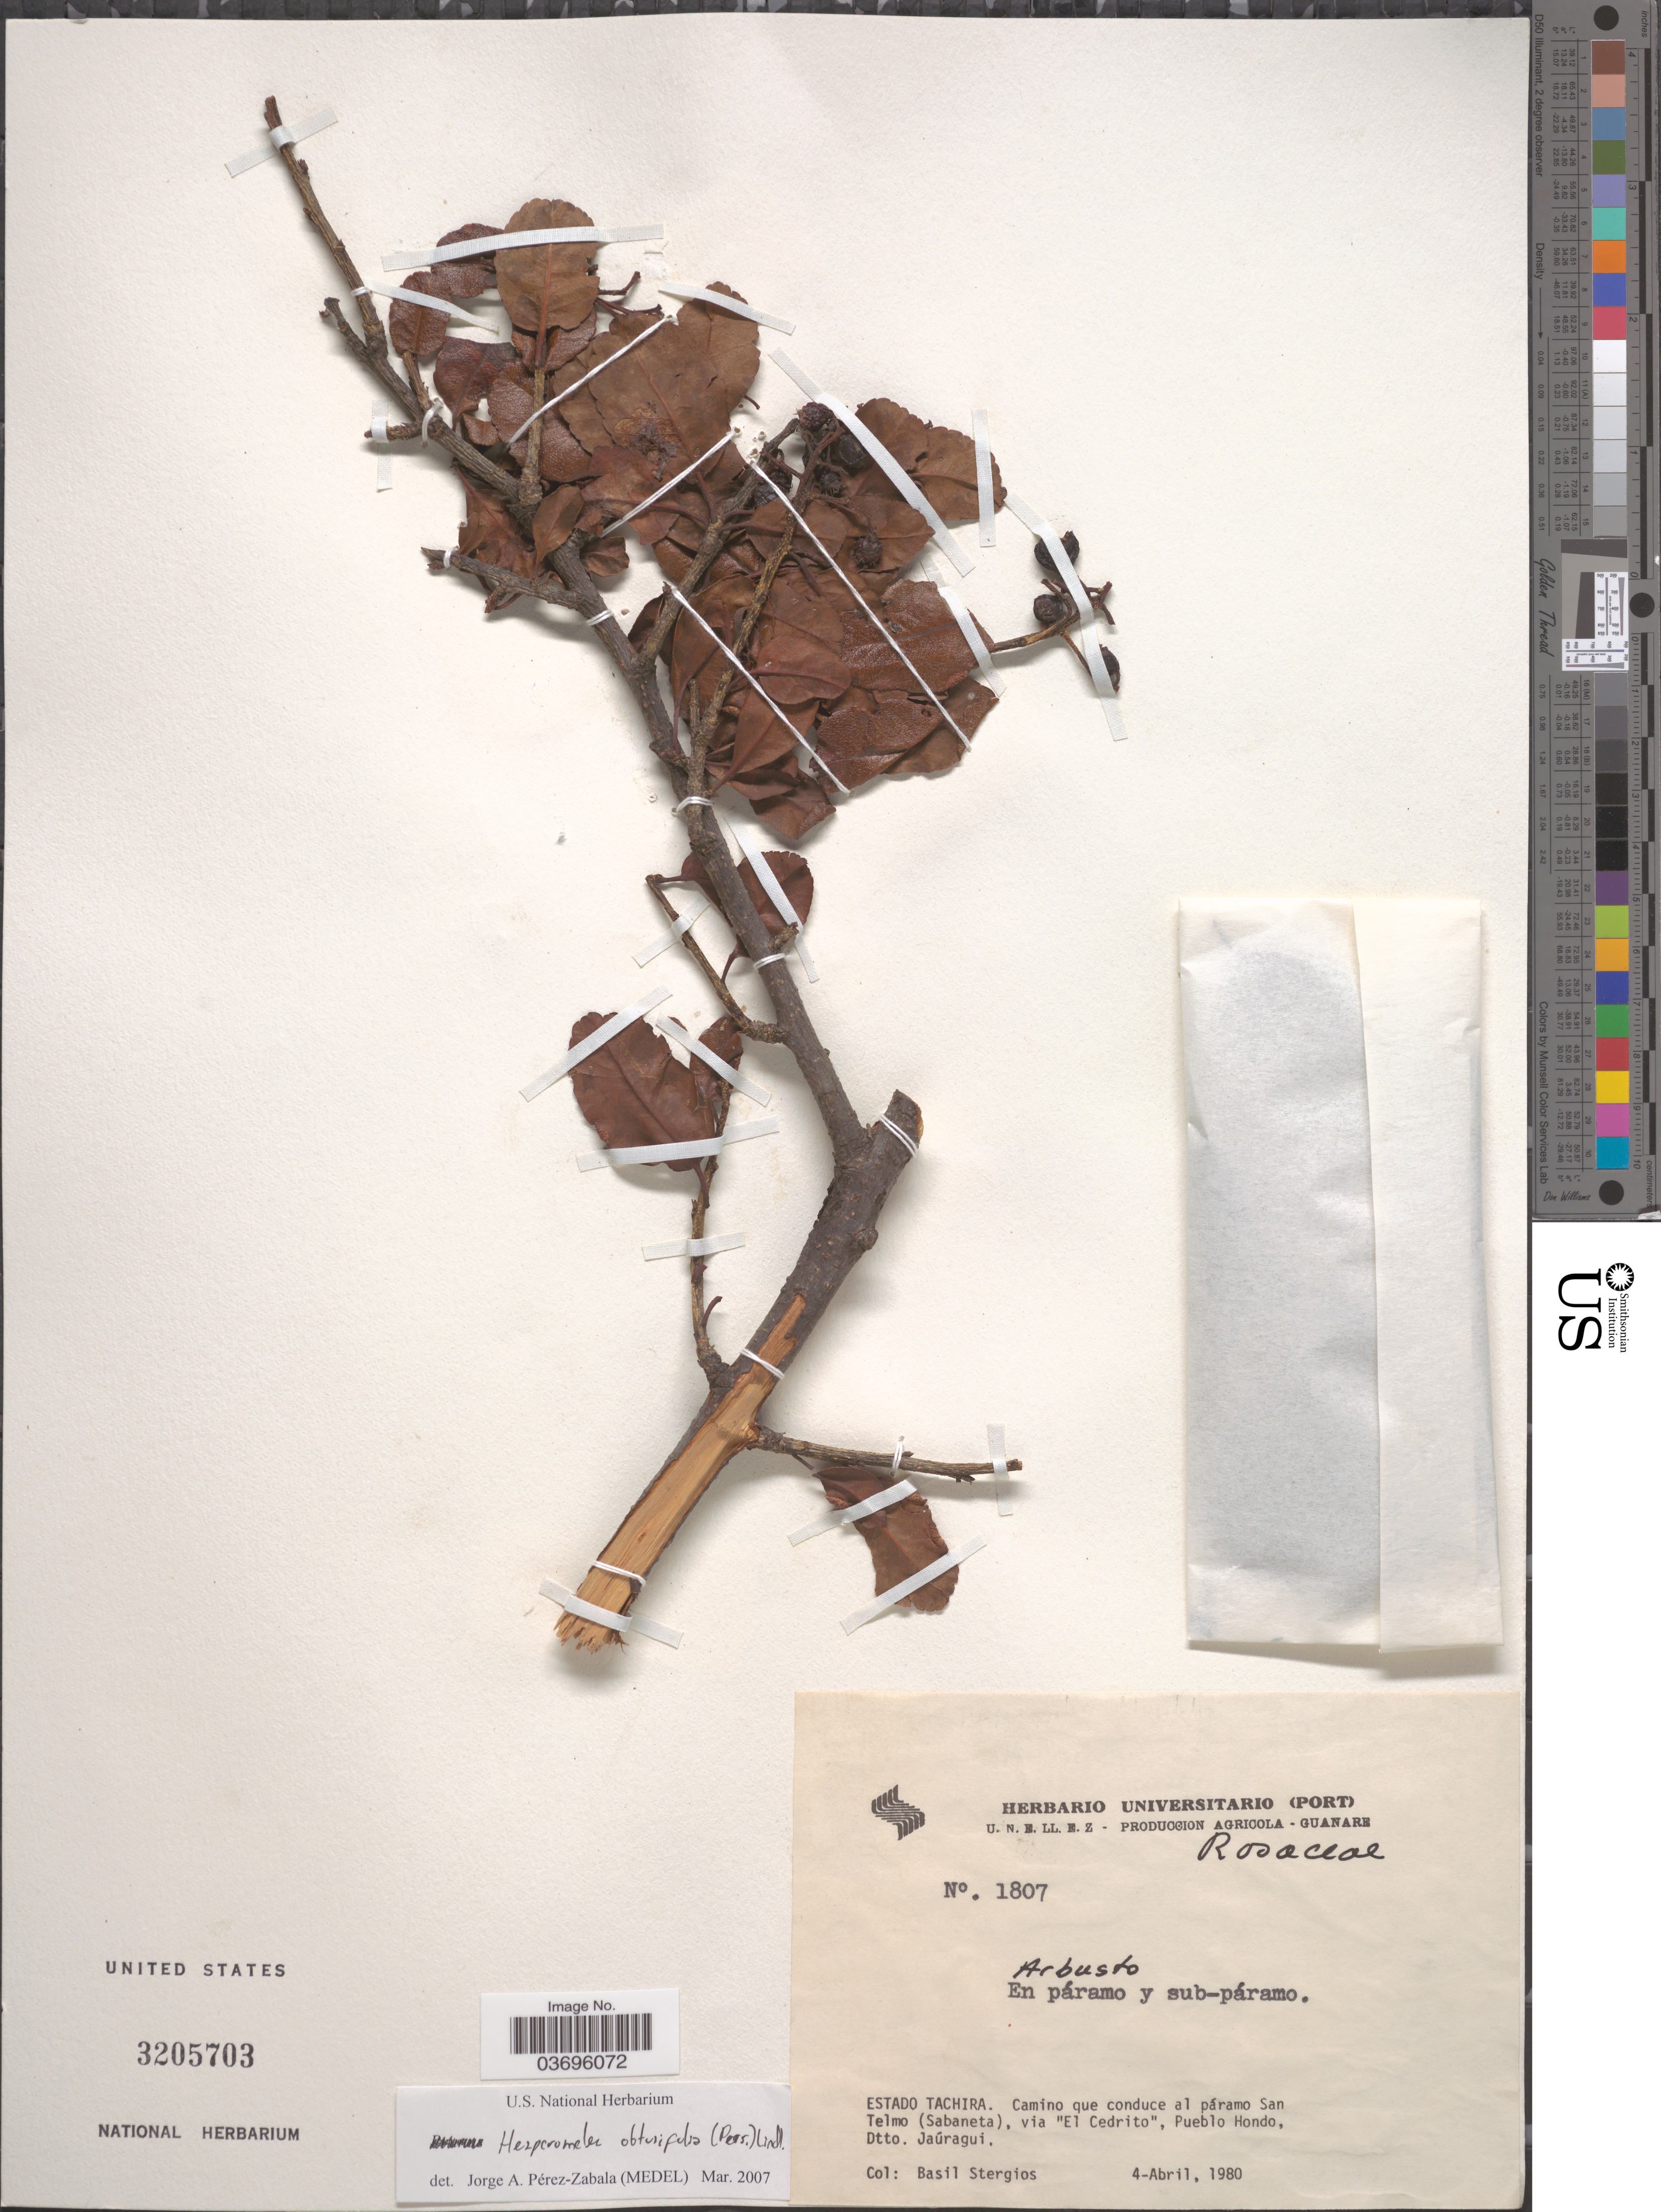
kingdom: Plantae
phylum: Tracheophyta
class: Magnoliopsida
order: Rosales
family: Rosaceae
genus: Hesperomeles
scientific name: Hesperomeles obtusifolia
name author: (Pers.) Lindl.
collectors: B. G. Stergios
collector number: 1807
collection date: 1980-04-04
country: Venezuela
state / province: Tachira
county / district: Jaúregui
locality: Páramo San Telmo (Sabaneta), via "El Cedrito", Pueblo Hondo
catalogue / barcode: US 3205703